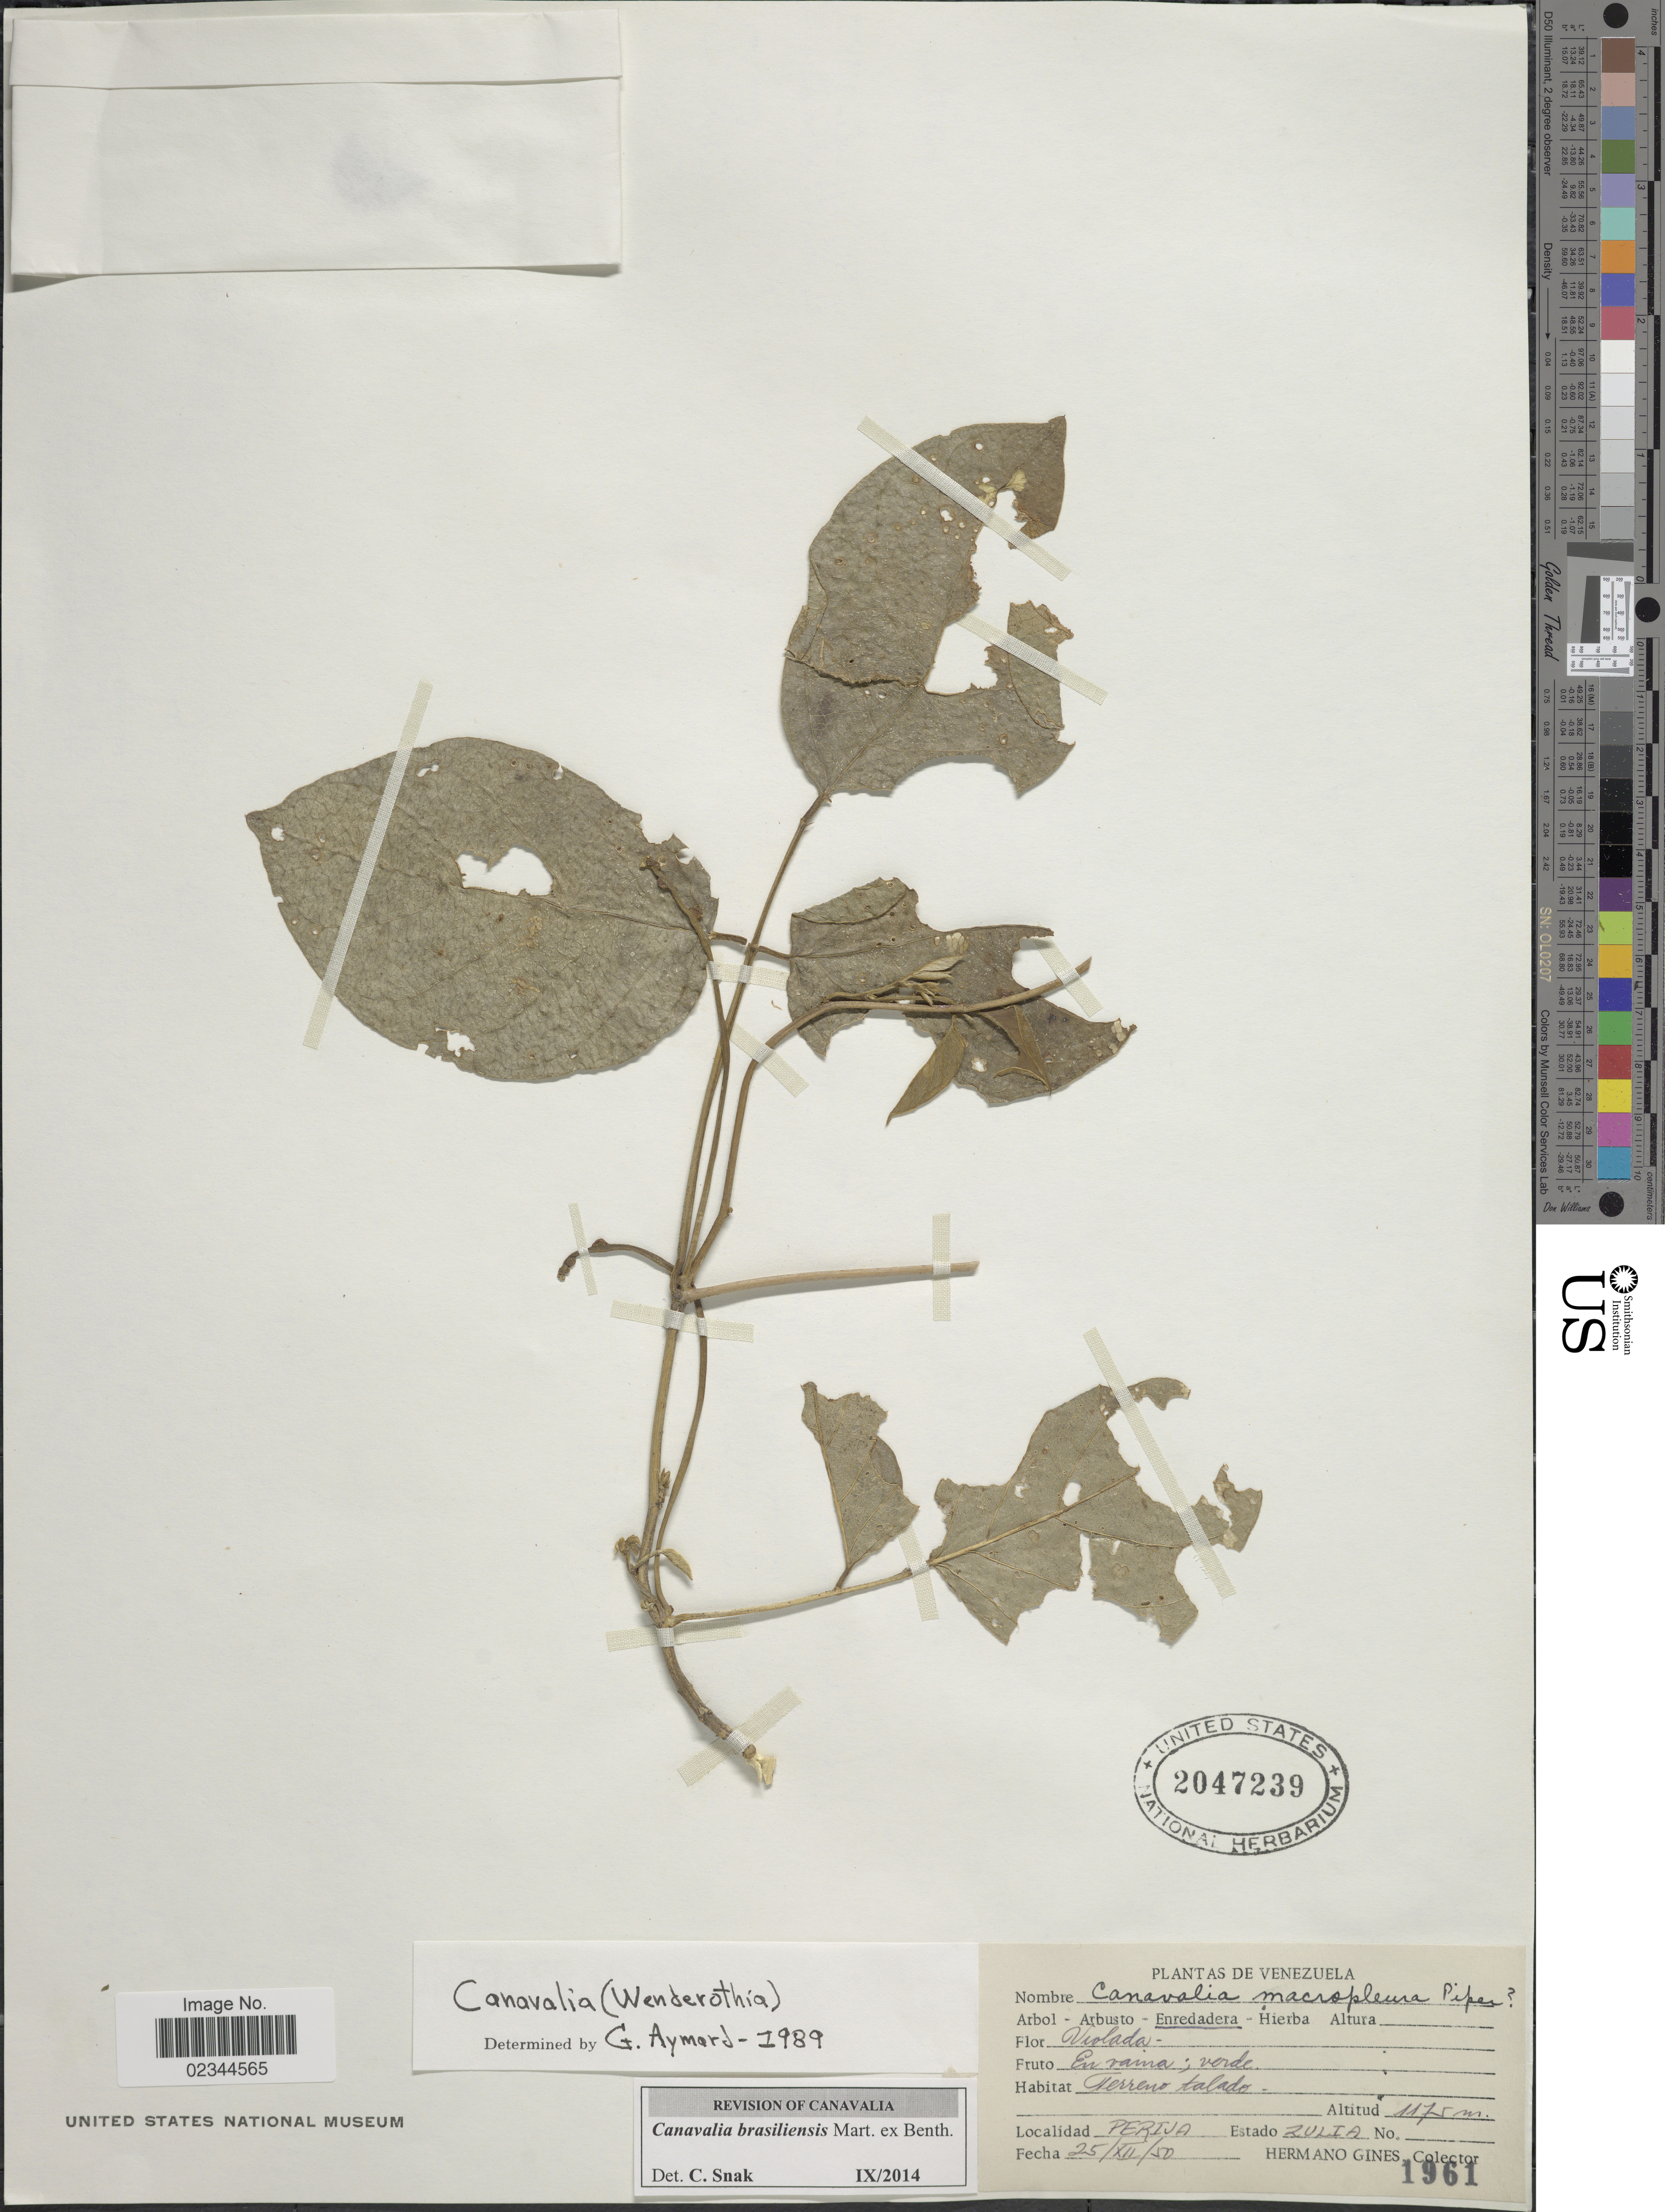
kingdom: Plantae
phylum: Tracheophyta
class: Magnoliopsida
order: Fabales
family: Fabaceae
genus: Canavalia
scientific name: Canavalia brasiliensis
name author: Mart. ex Benth.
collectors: Bro. Gines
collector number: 1961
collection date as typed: Transcribed d/m/y: 25/12/50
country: Venezuela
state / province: Zulia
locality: Perija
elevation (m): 1175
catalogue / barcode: US 2047239